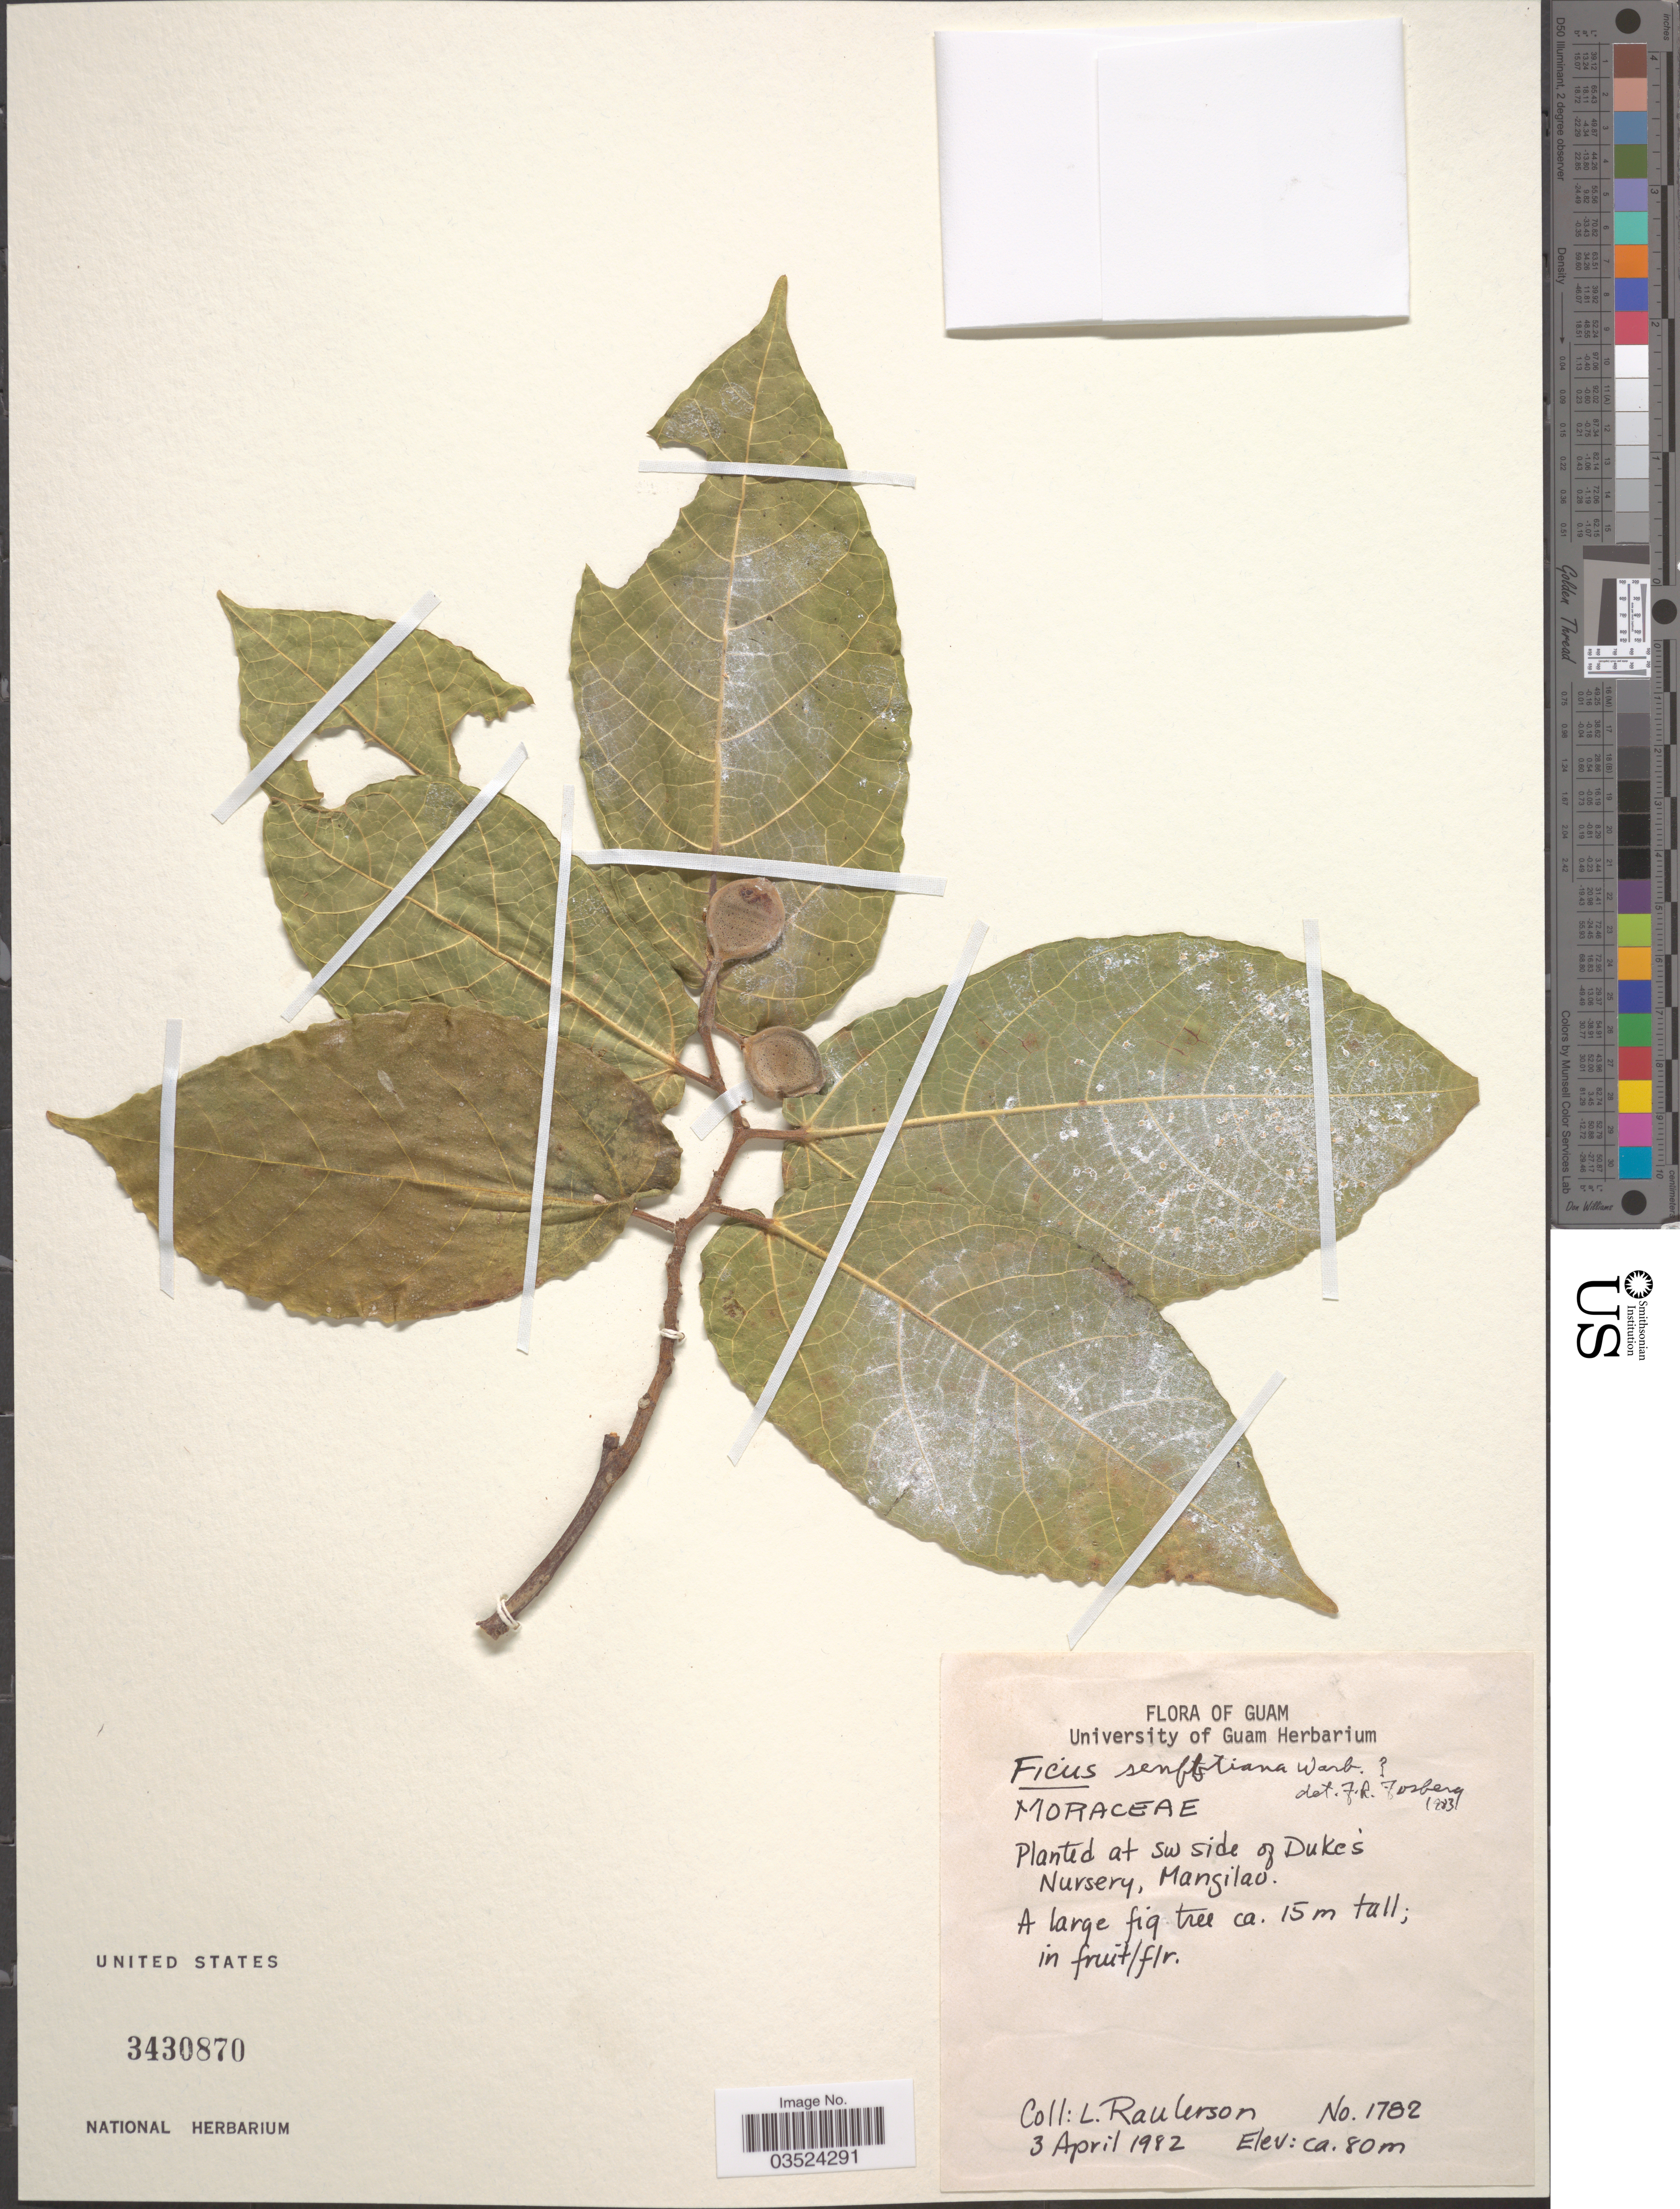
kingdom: Plantae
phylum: Tracheophyta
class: Magnoliopsida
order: Rosales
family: Moraceae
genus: Ficus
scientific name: Ficus senfftiana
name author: Warb.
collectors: L. Raulerson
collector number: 1782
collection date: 1982-04-03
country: Guam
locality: Planted at SW side of Duke's Nursery, Mangilao.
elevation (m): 80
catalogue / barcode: US 3430870